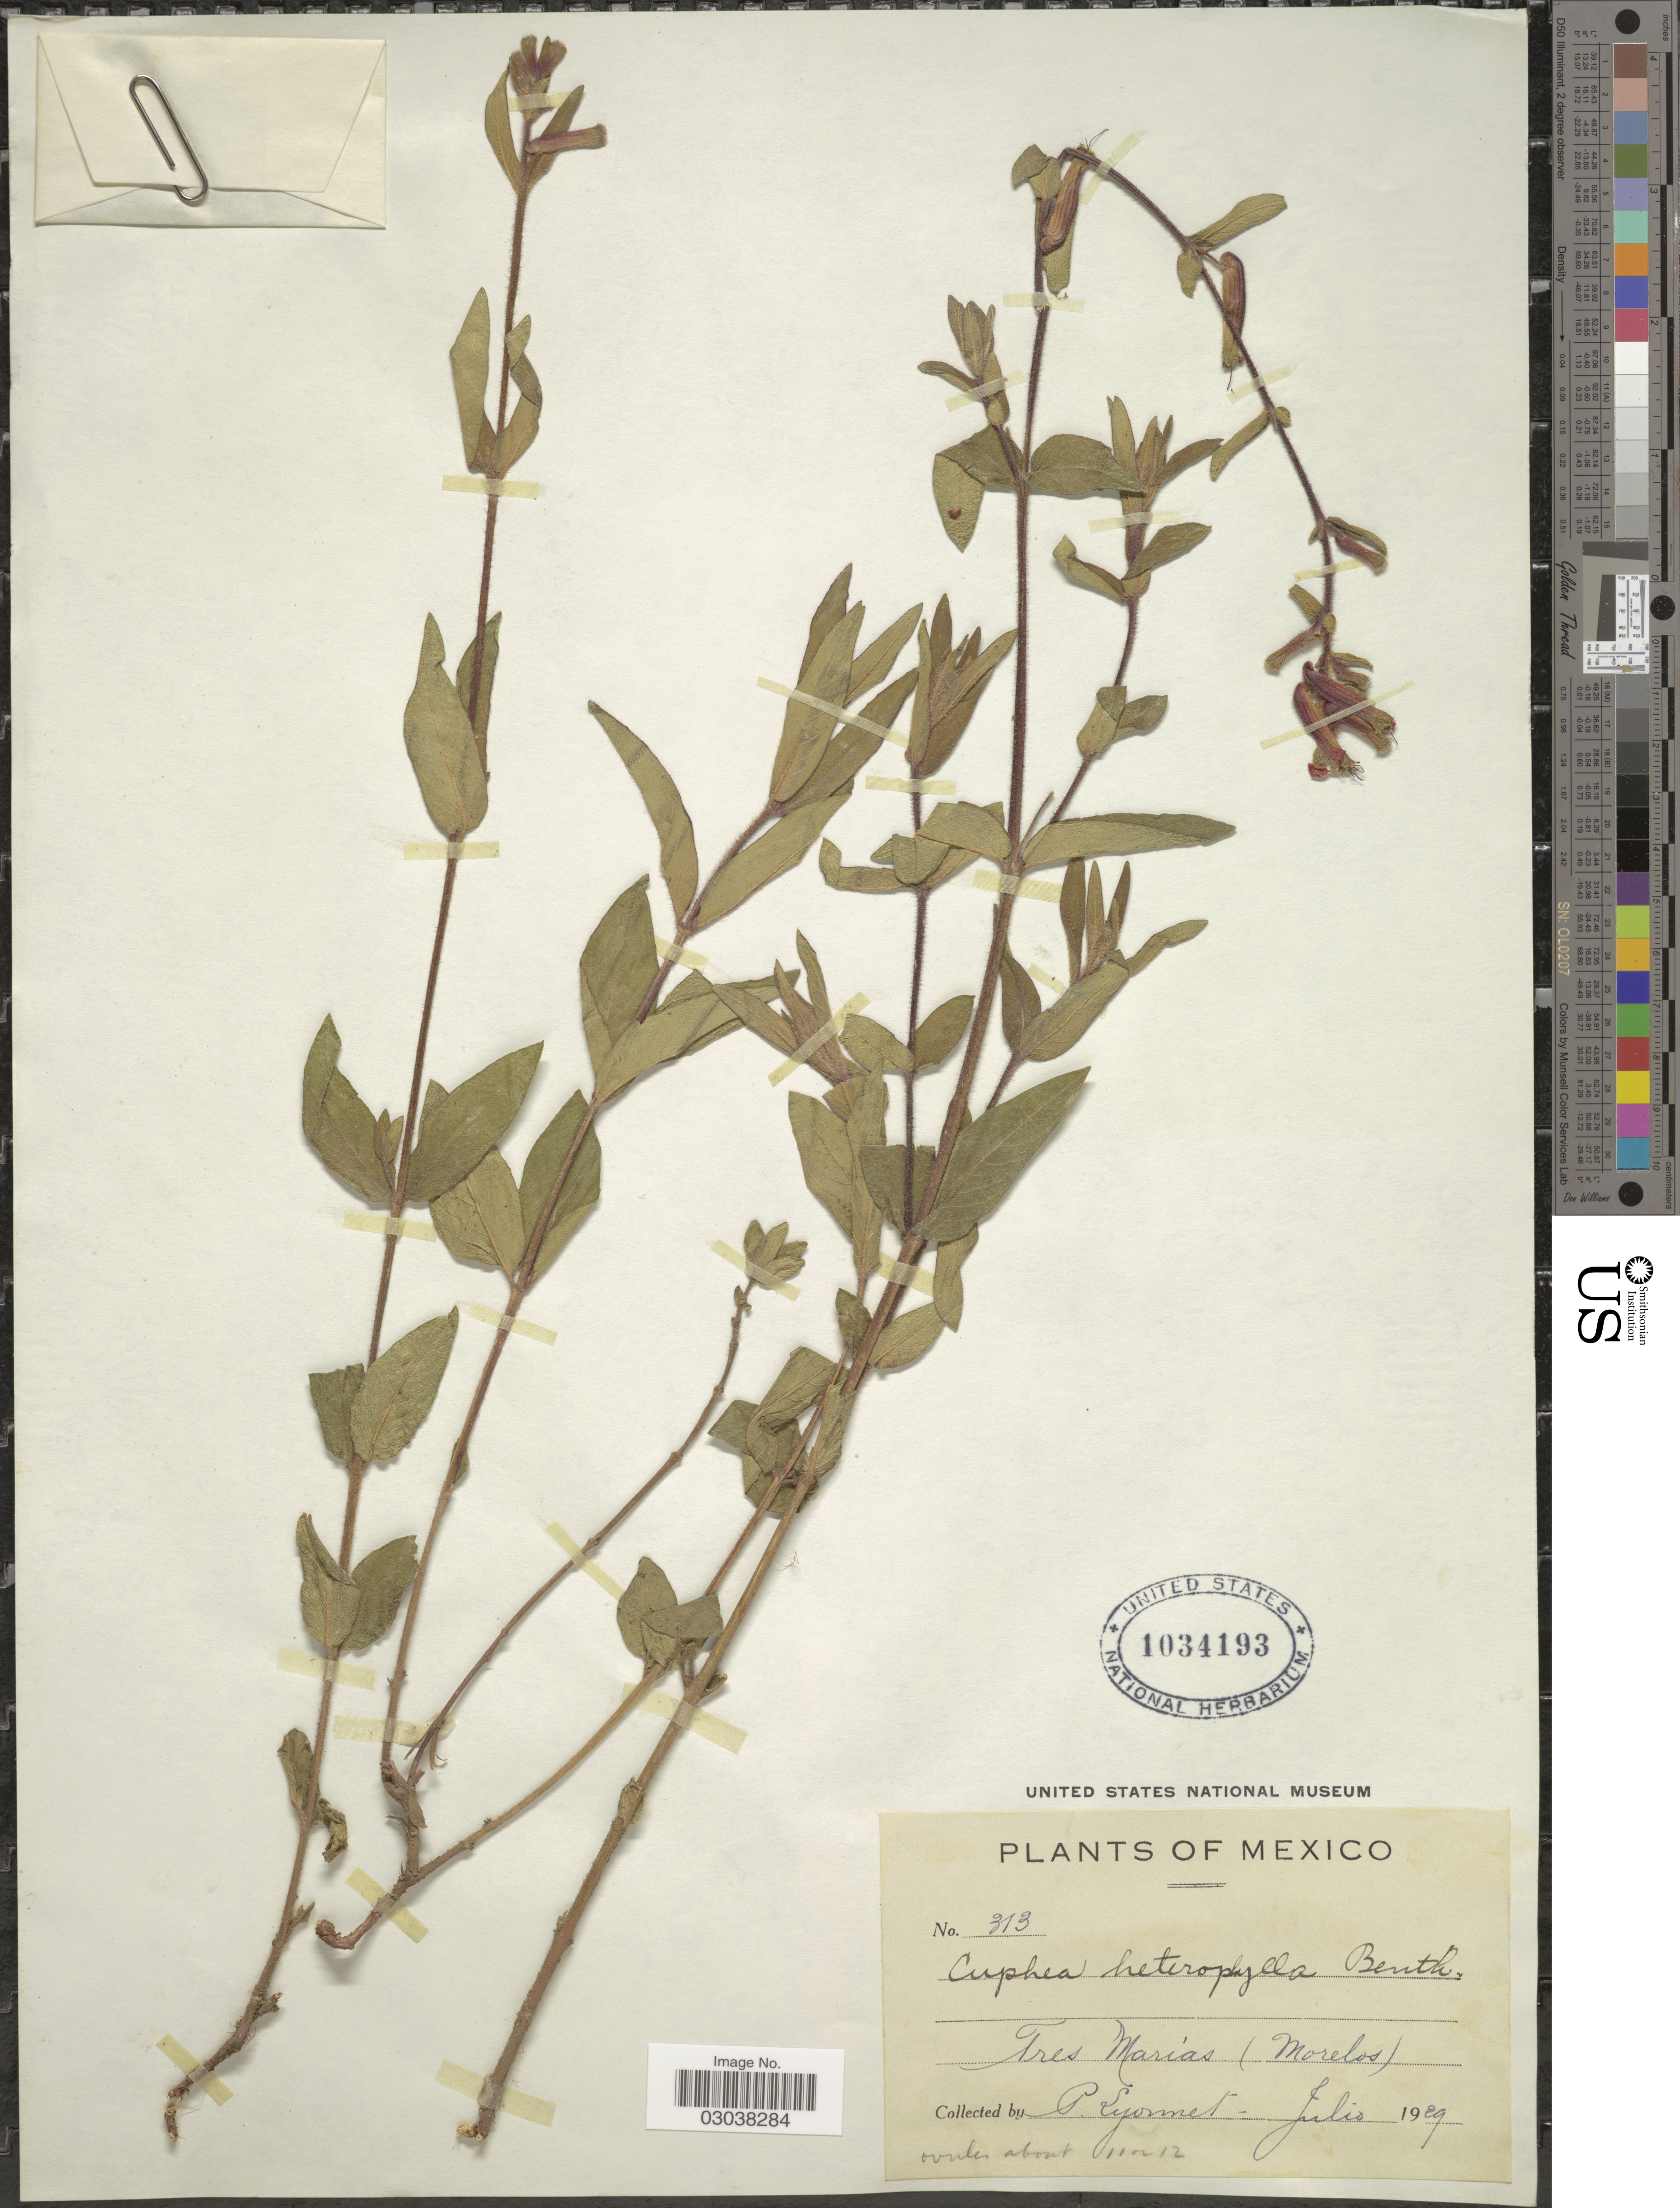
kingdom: Plantae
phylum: Tracheophyta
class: Magnoliopsida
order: Myrtales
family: Lythraceae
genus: Cuphea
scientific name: Cuphea heterophylla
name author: Benth.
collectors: P. Lyonnet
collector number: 313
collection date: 1929-07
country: Mexico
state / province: Morelos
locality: Tres Marias.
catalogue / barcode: US 1034193